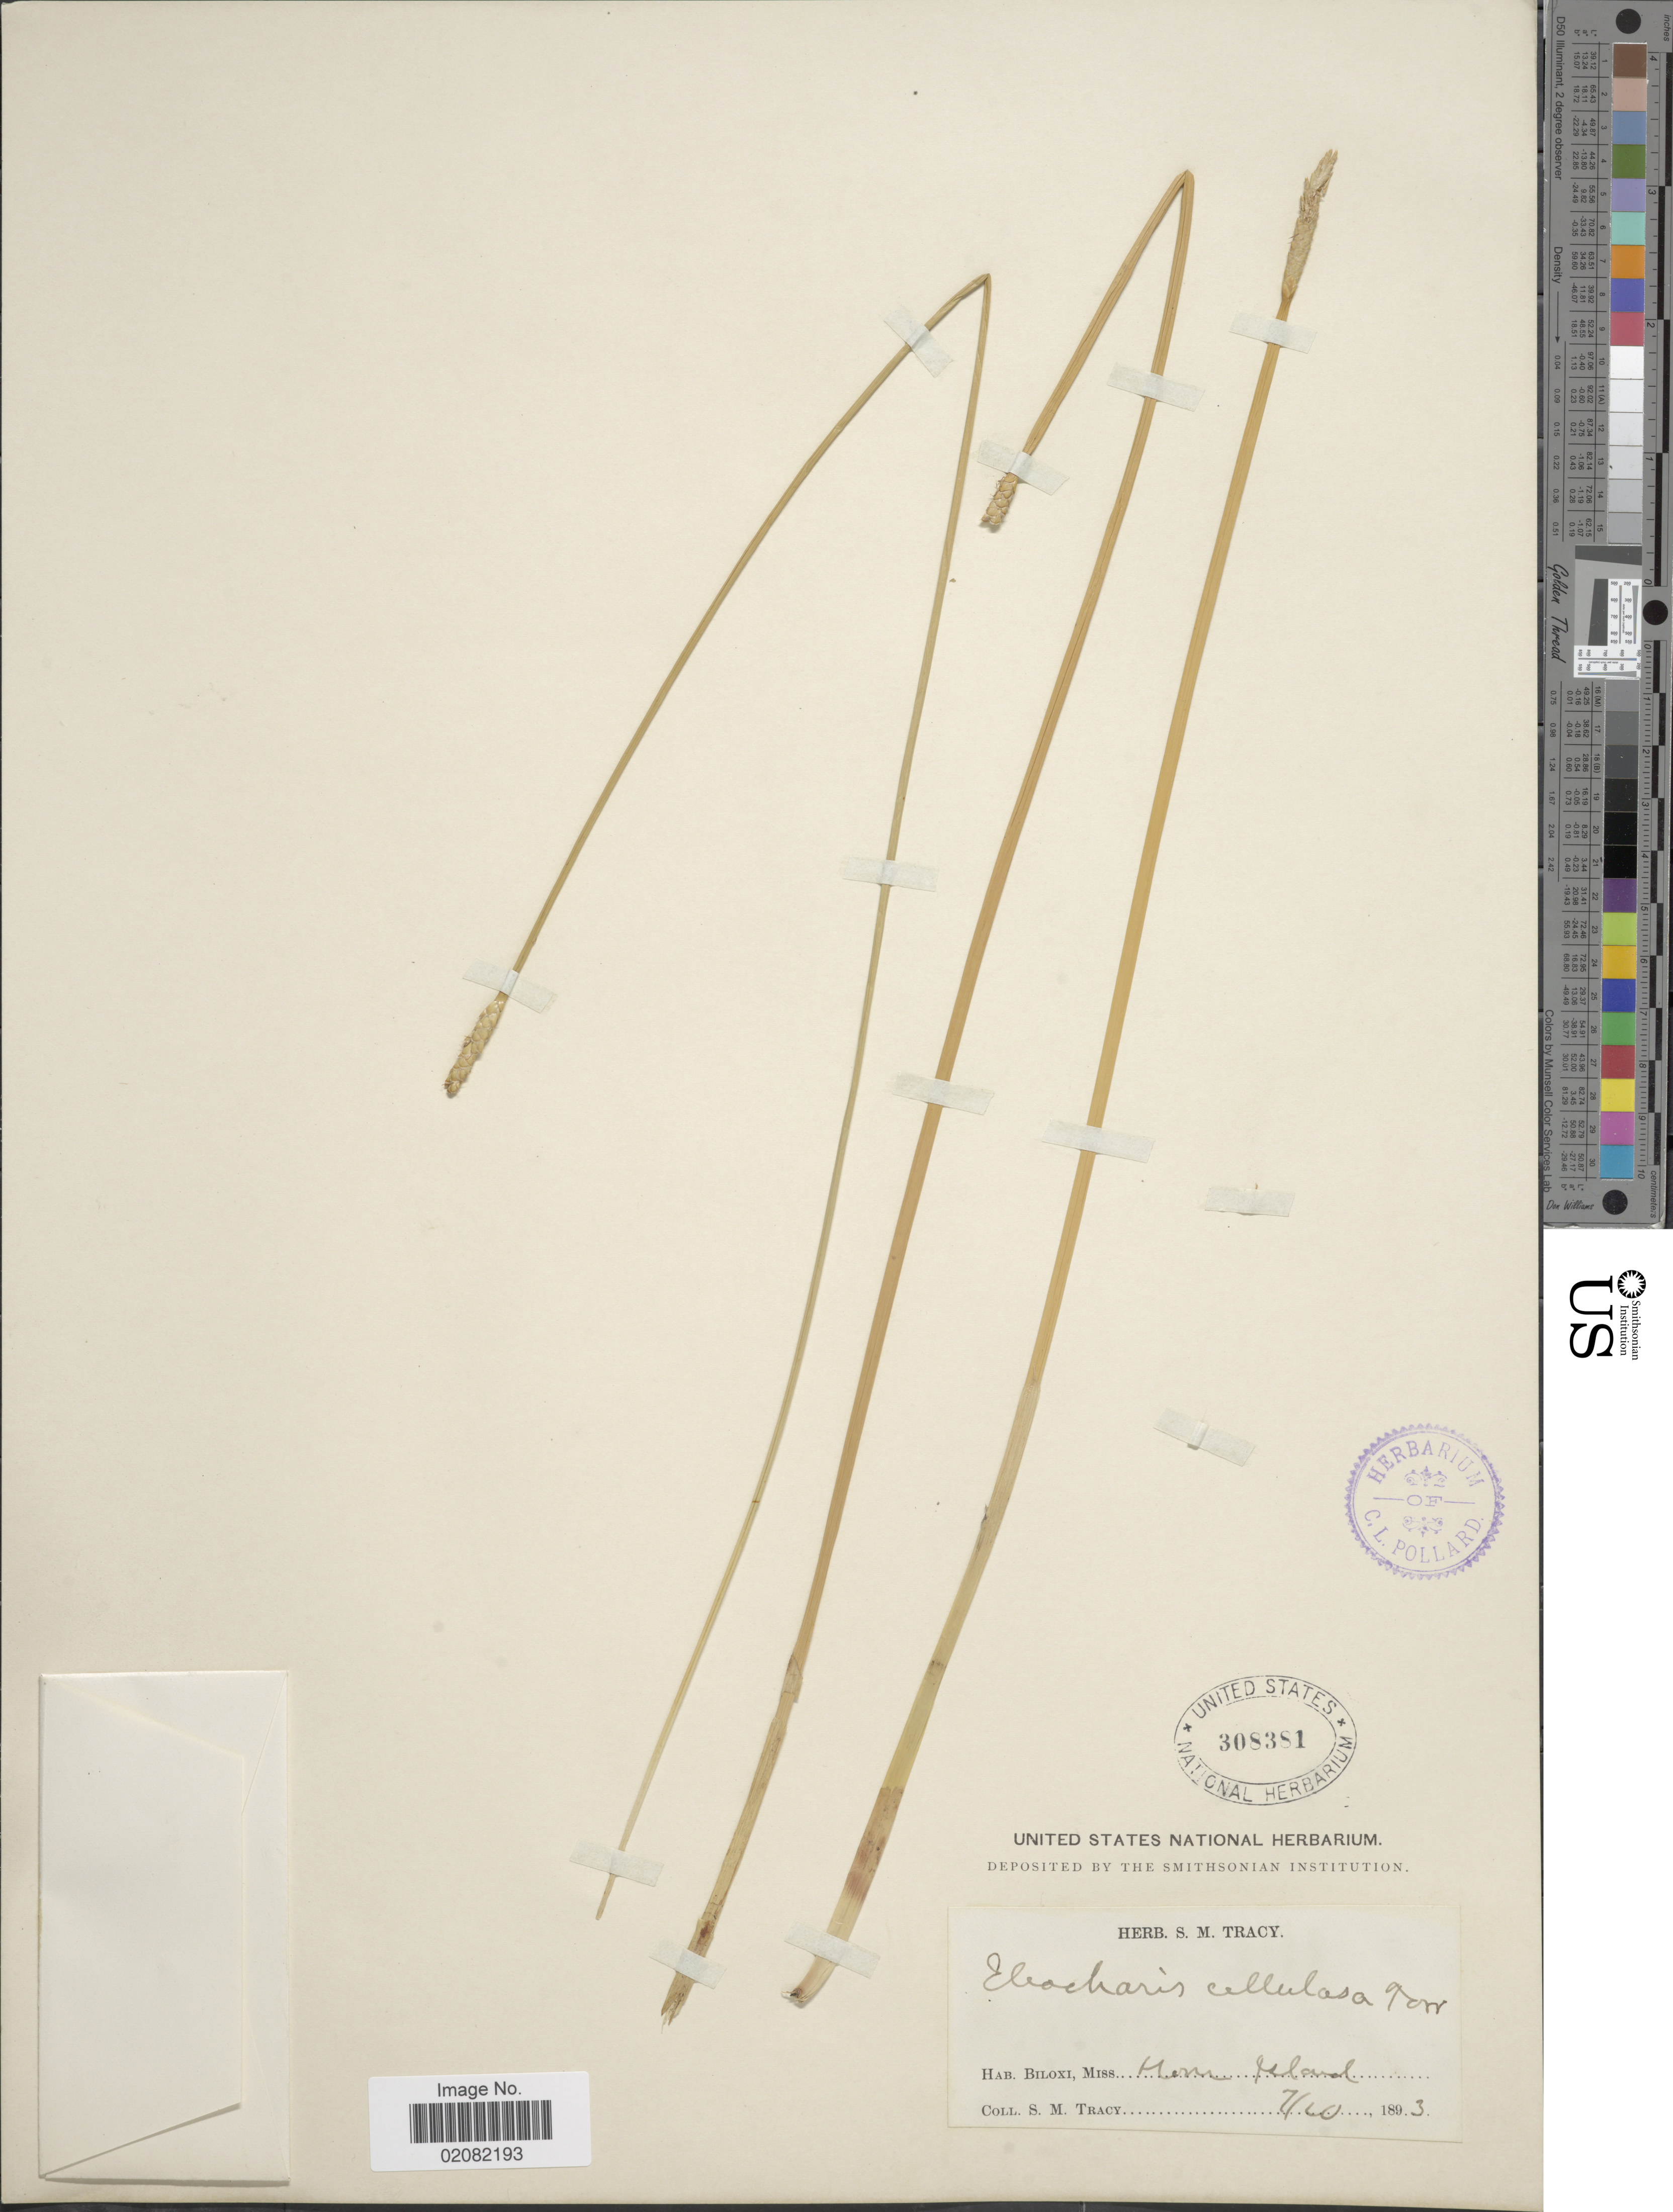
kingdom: Plantae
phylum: Tracheophyta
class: Liliopsida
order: Poales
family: Cyperaceae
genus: Eleocharis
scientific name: Eleocharis cellulosa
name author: Torr.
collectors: S. M. Tracy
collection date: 1893-07-10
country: United States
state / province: Mississippi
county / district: Harrison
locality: Biloxi, Horn Island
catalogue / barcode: US 308381